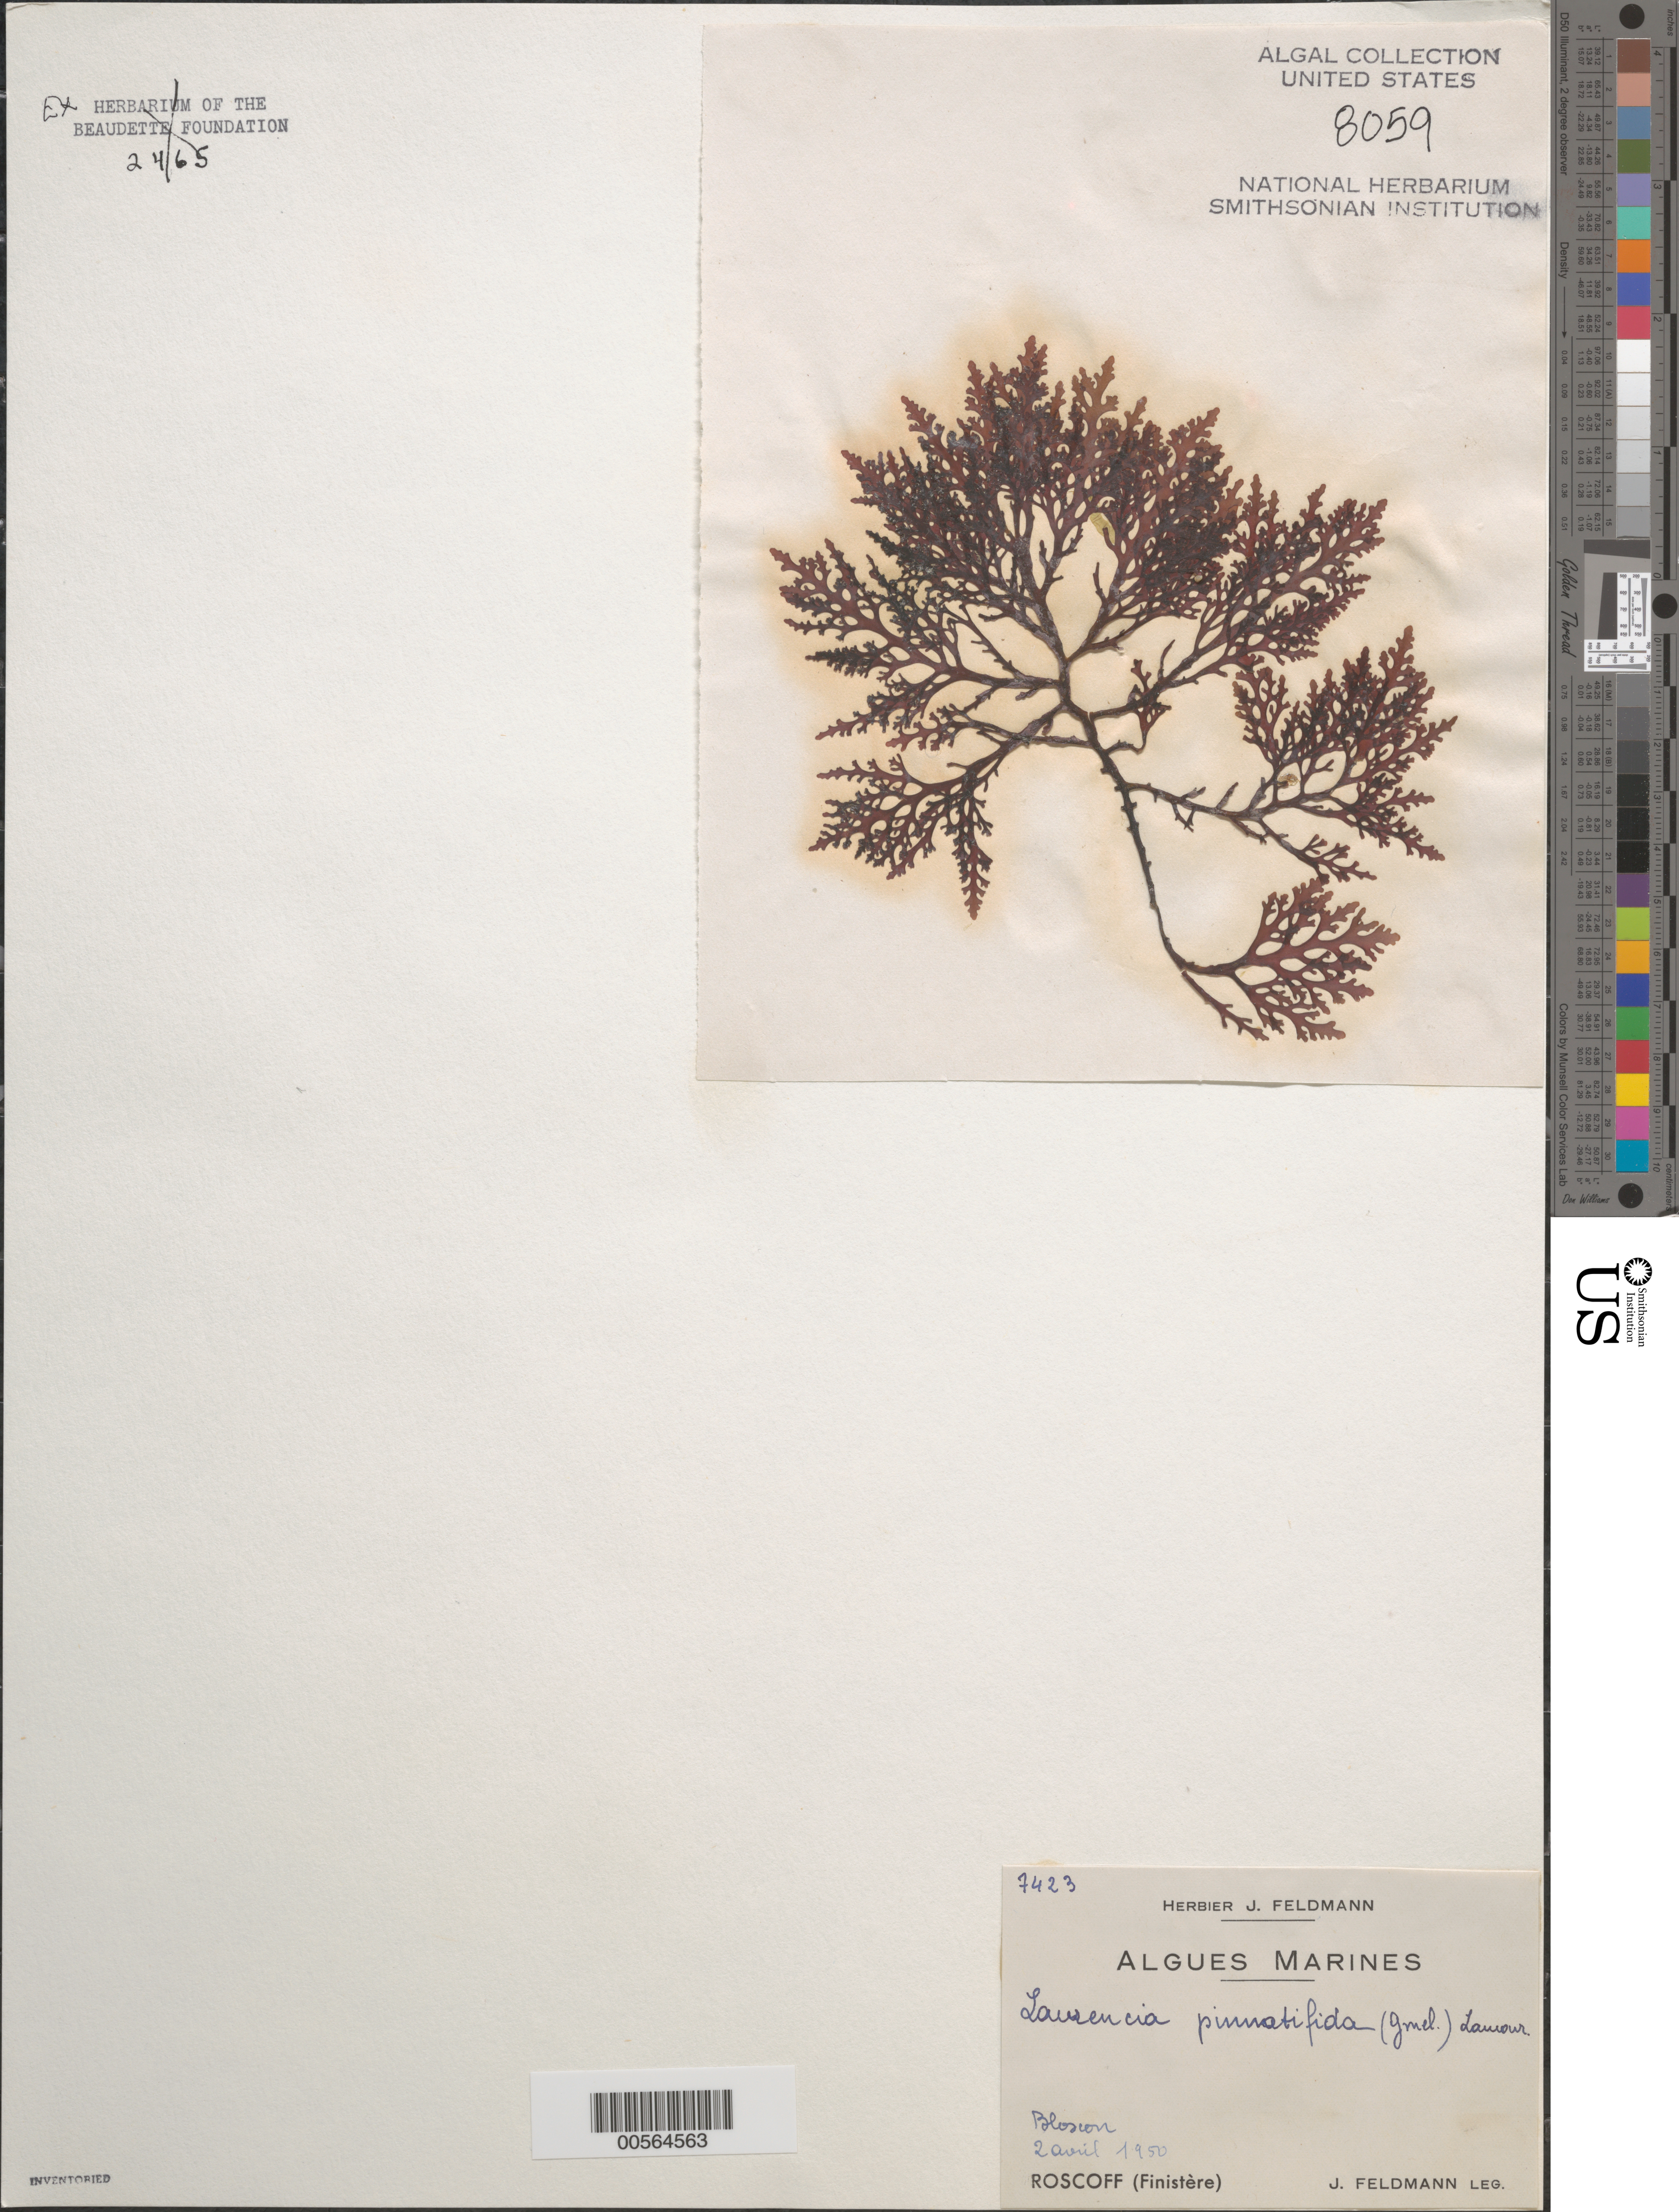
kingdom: Plantae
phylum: Rhodophyta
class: Florideophyceae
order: Ceramiales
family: Rhodomelaceae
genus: Osmundea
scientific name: Osmundea pinnatifida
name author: (Huds.) Stackh.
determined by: Algae name updating Project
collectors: J. Feldmann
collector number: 7423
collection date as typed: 02 Apr 1950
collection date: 1950-04-02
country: France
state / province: Bretagne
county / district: Finistère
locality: Bloscom, roscoff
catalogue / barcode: US 8059